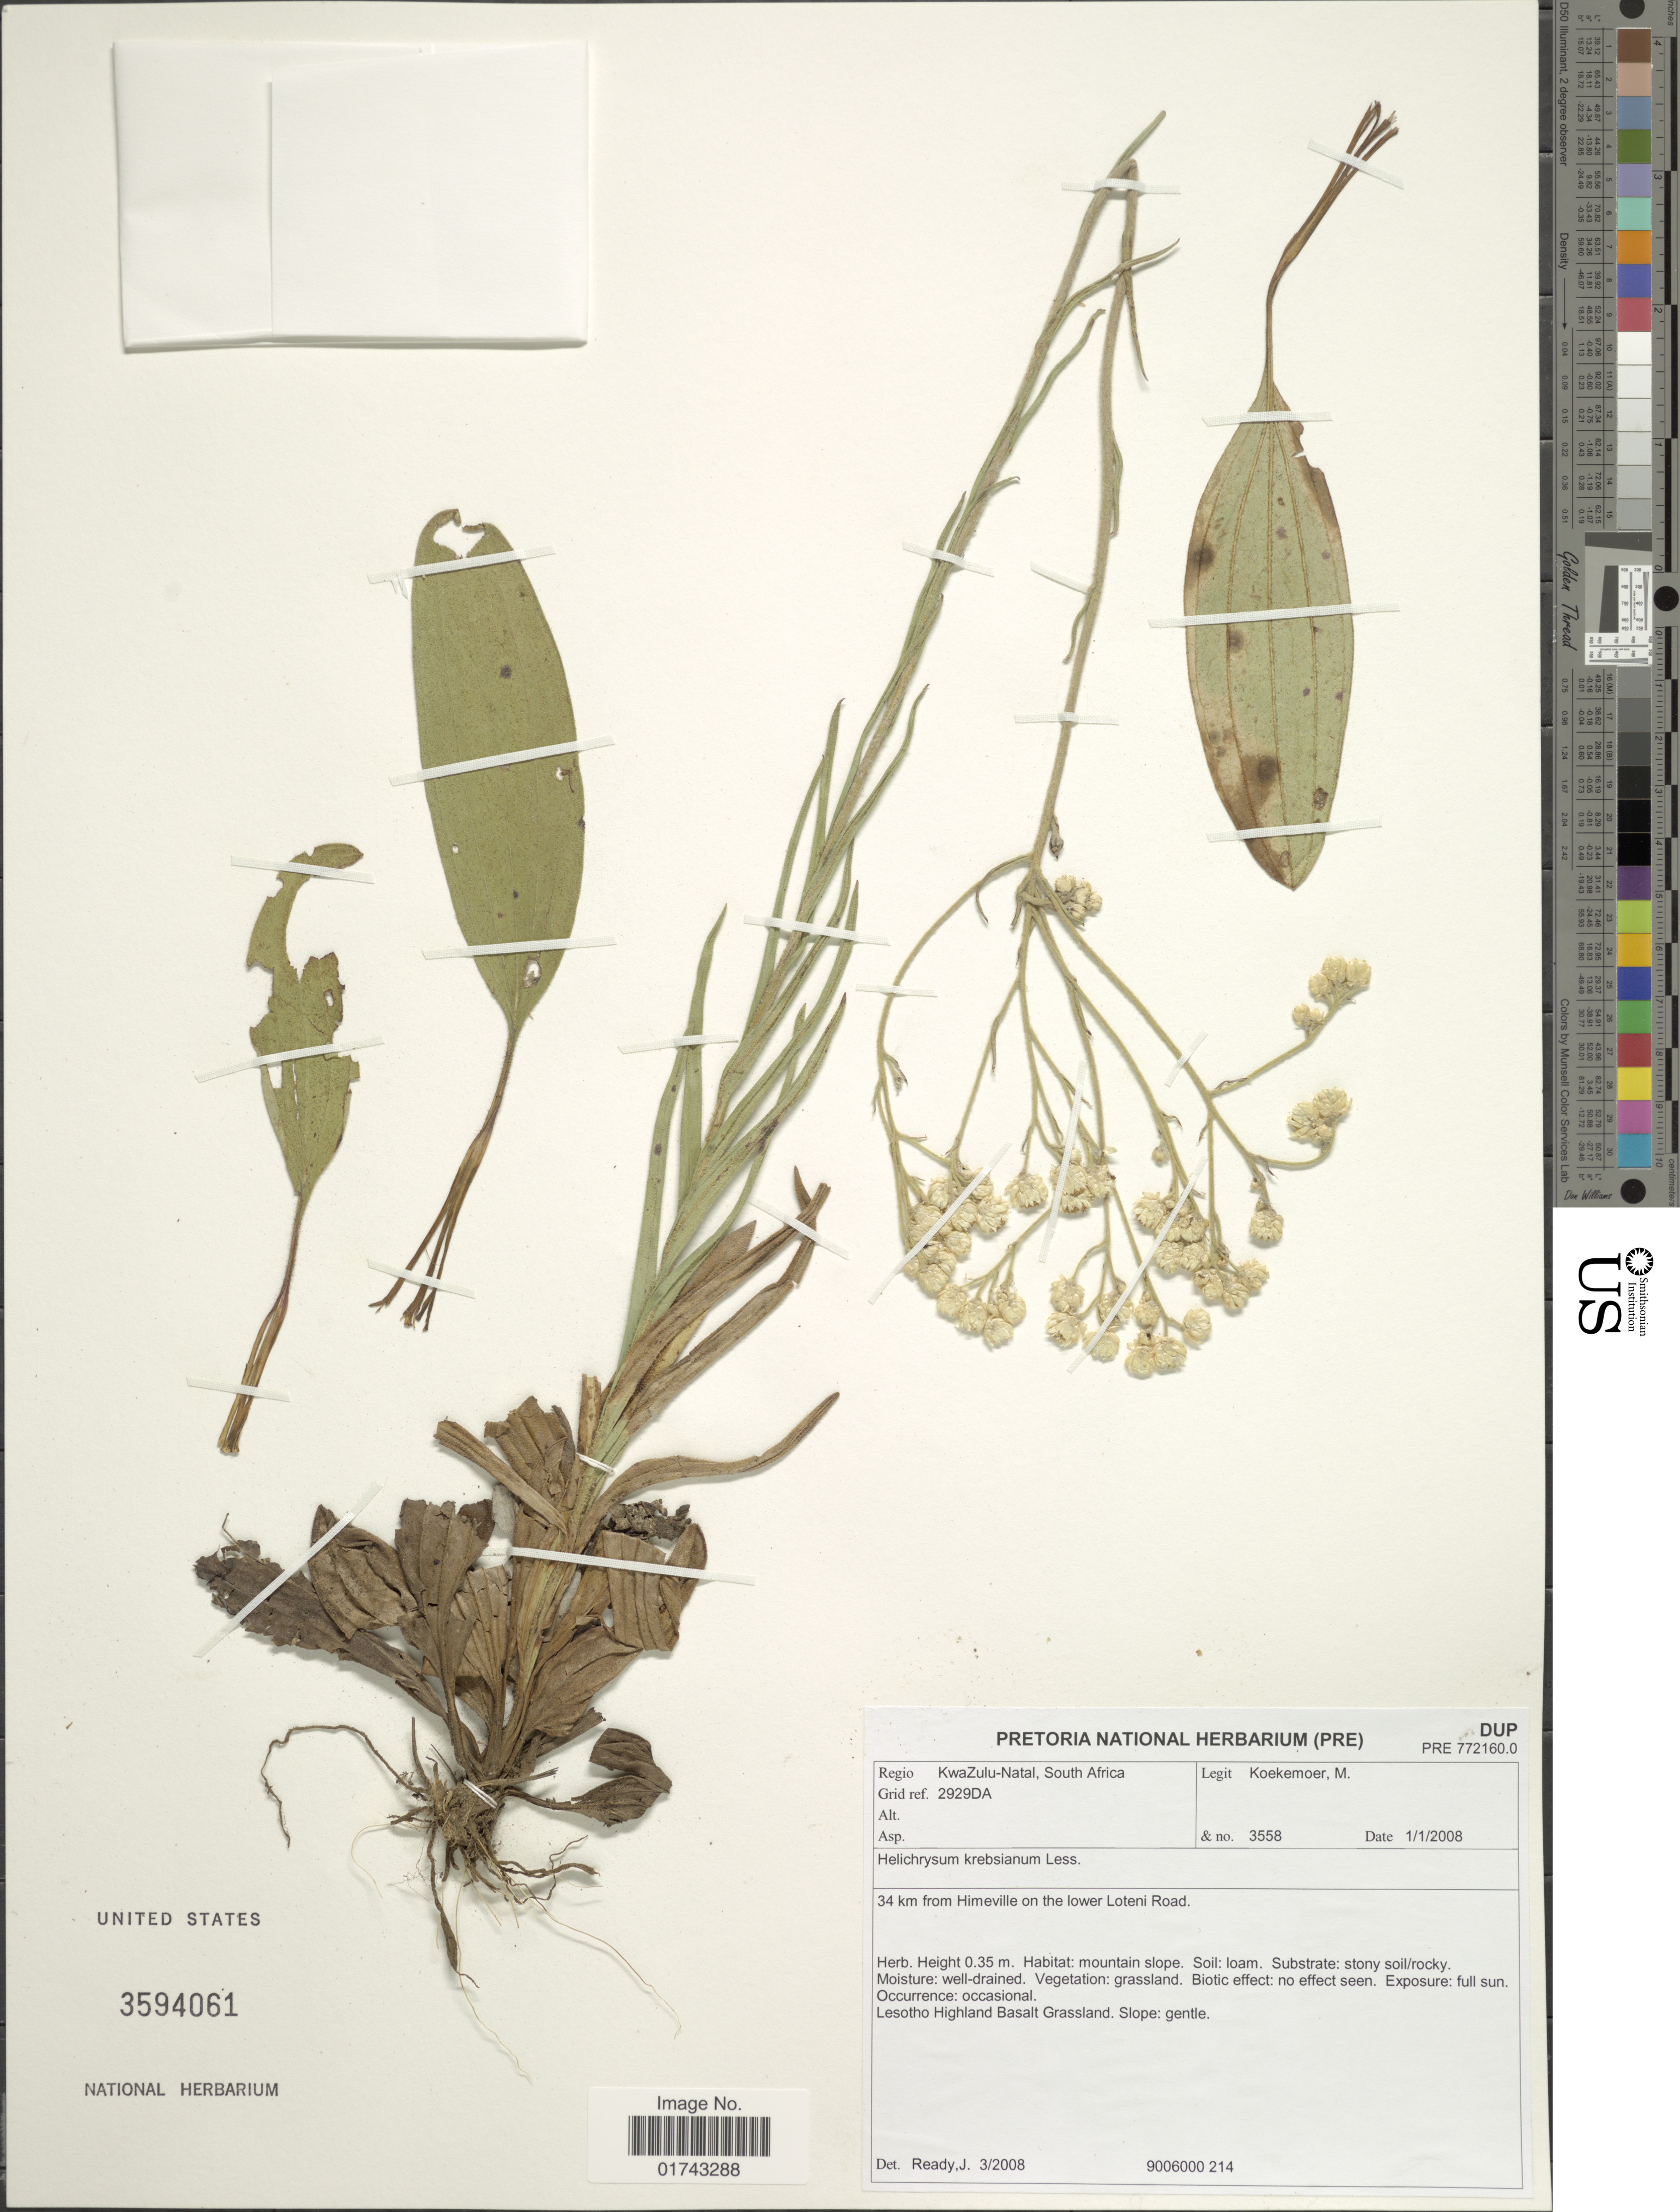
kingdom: Plantae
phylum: Tracheophyta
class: Magnoliopsida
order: Asterales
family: Asteraceae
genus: Helichrysum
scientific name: Helichrysum krebsianum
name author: Less.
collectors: M. Koekemoer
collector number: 3558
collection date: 2008-01-01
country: South Africa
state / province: KwaZulu-Natal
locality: KwaZulu-Natal, South Africa, Grid ref. 2929DA, 34 km from Himeville on the lower Loteni Road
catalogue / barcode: US 3594061